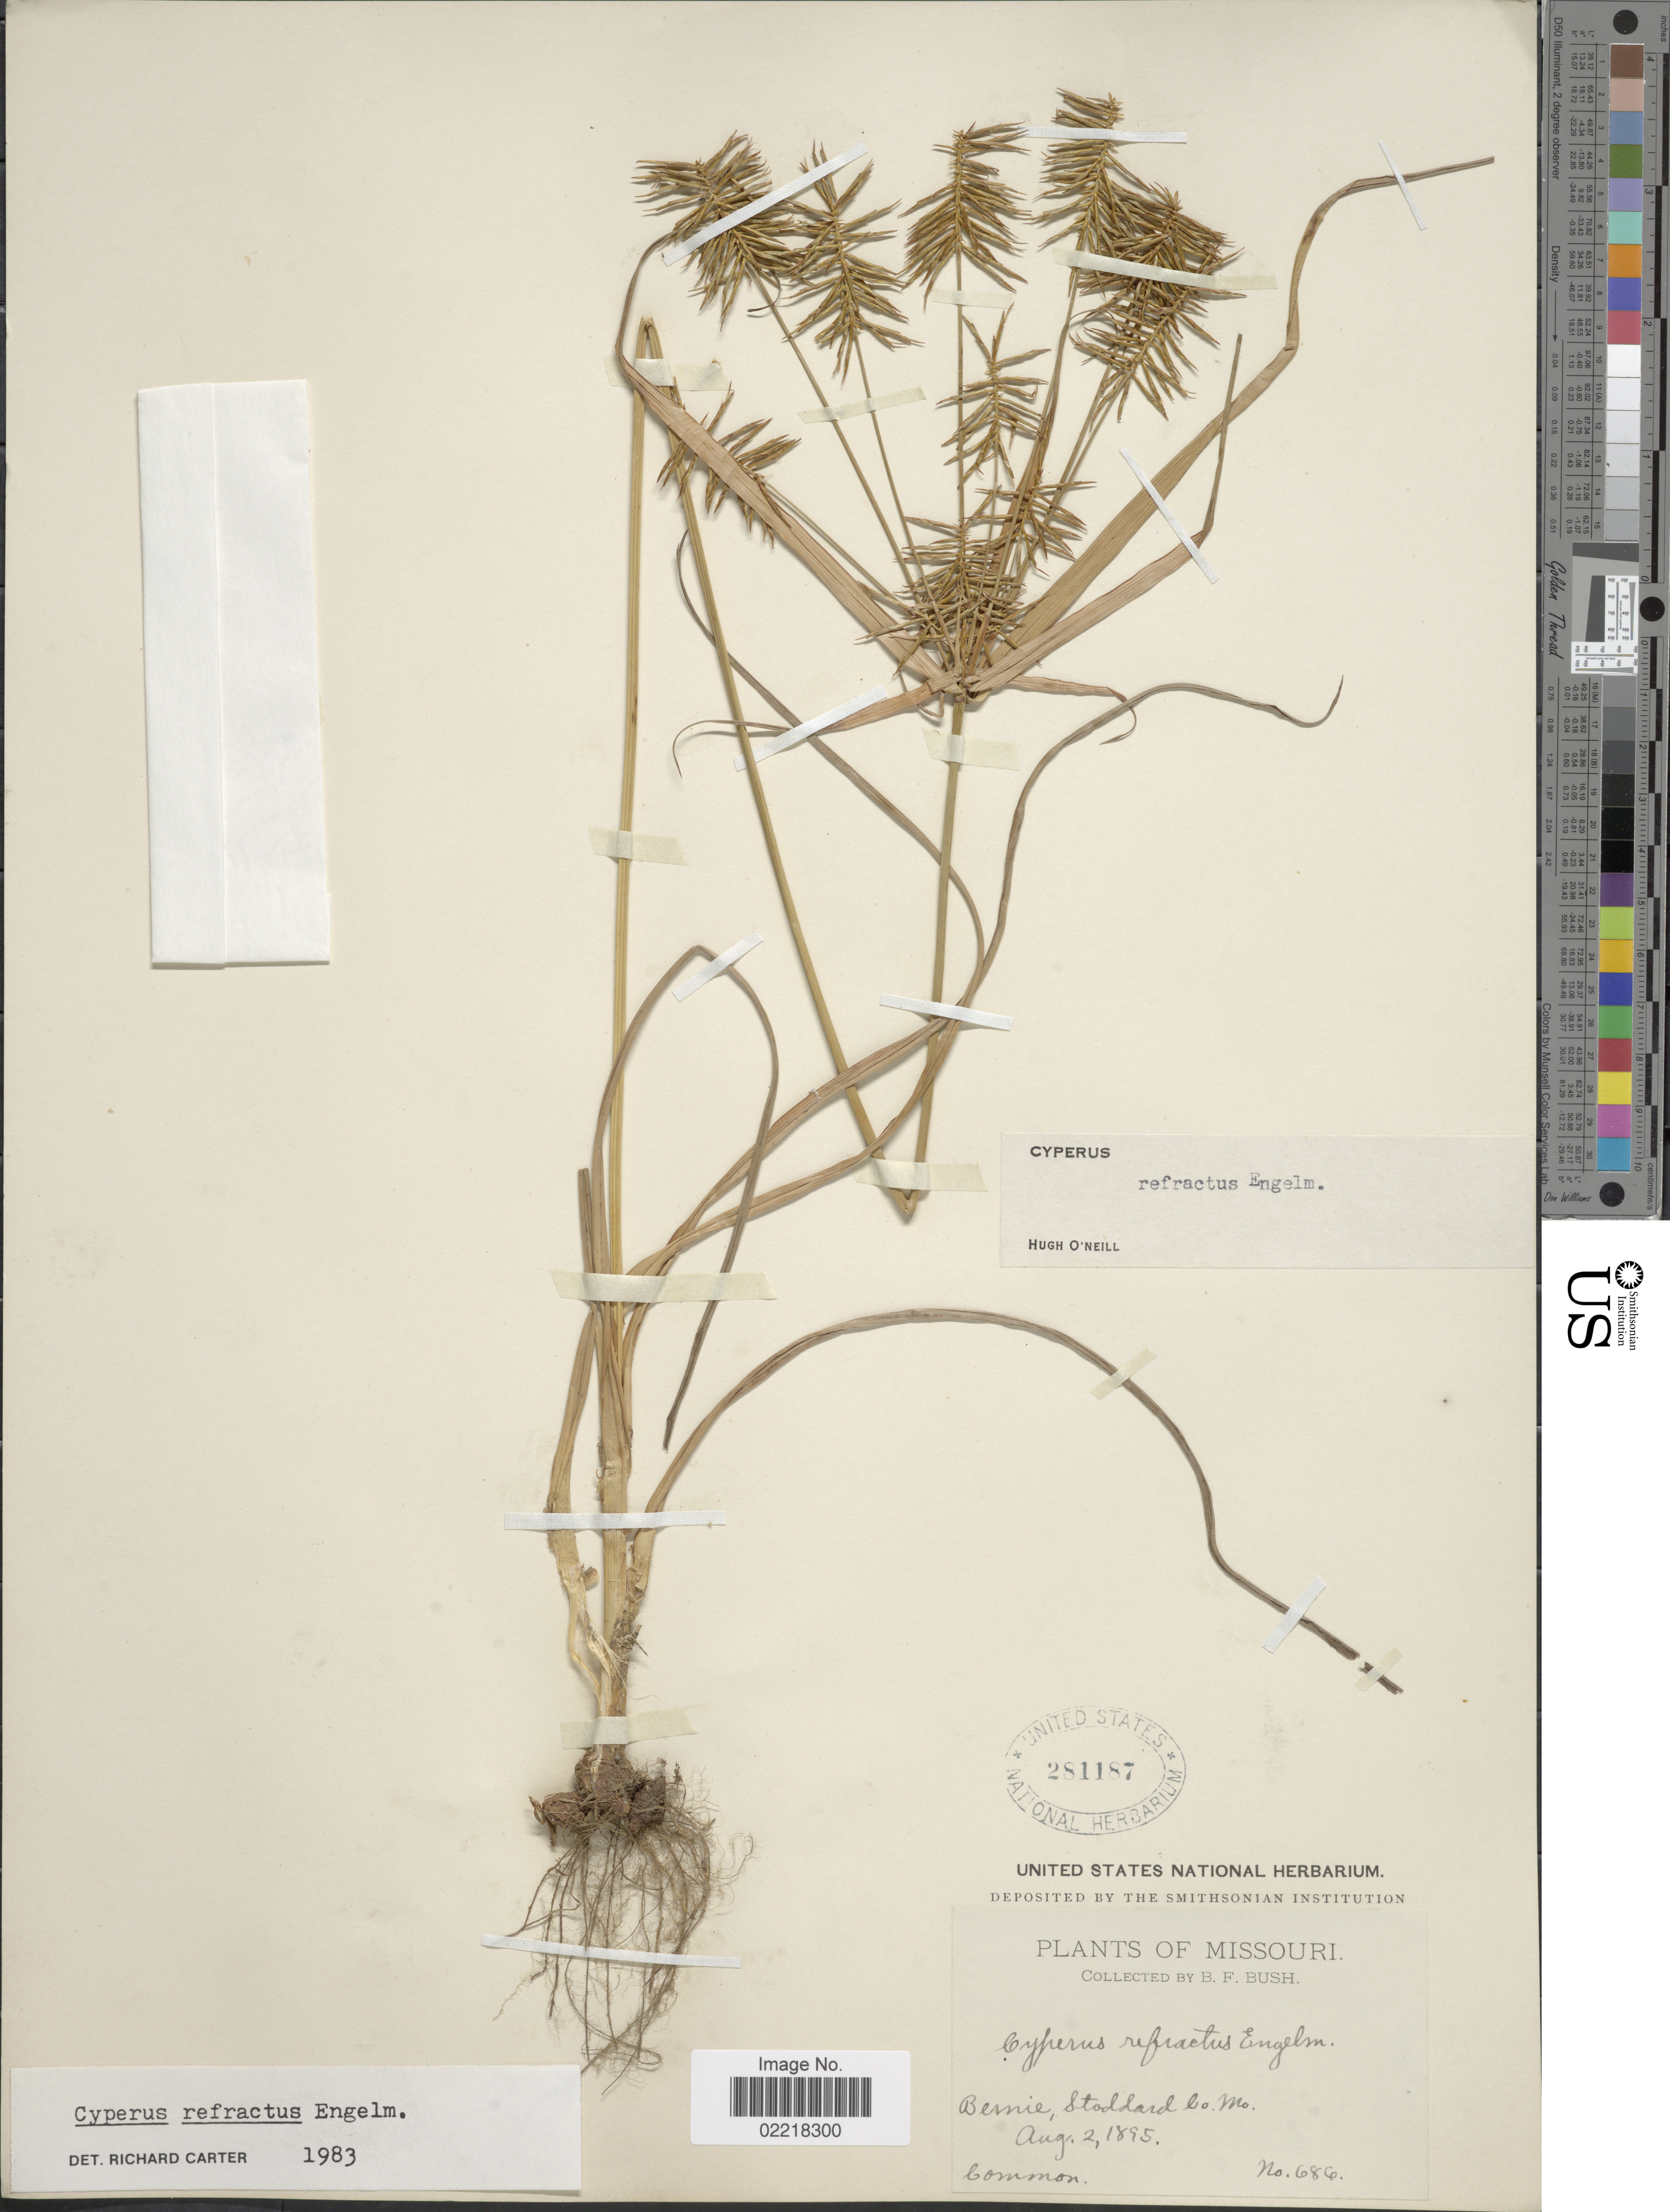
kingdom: Plantae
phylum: Tracheophyta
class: Liliopsida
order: Poales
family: Cyperaceae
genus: Cyperus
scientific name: Cyperus refractus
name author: Engelm. ex Boeckeler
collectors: B. F. Bush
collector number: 686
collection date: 1895-08-02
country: United States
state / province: Missouri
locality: Bernie, Stoddard Co, Mo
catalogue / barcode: US 281187